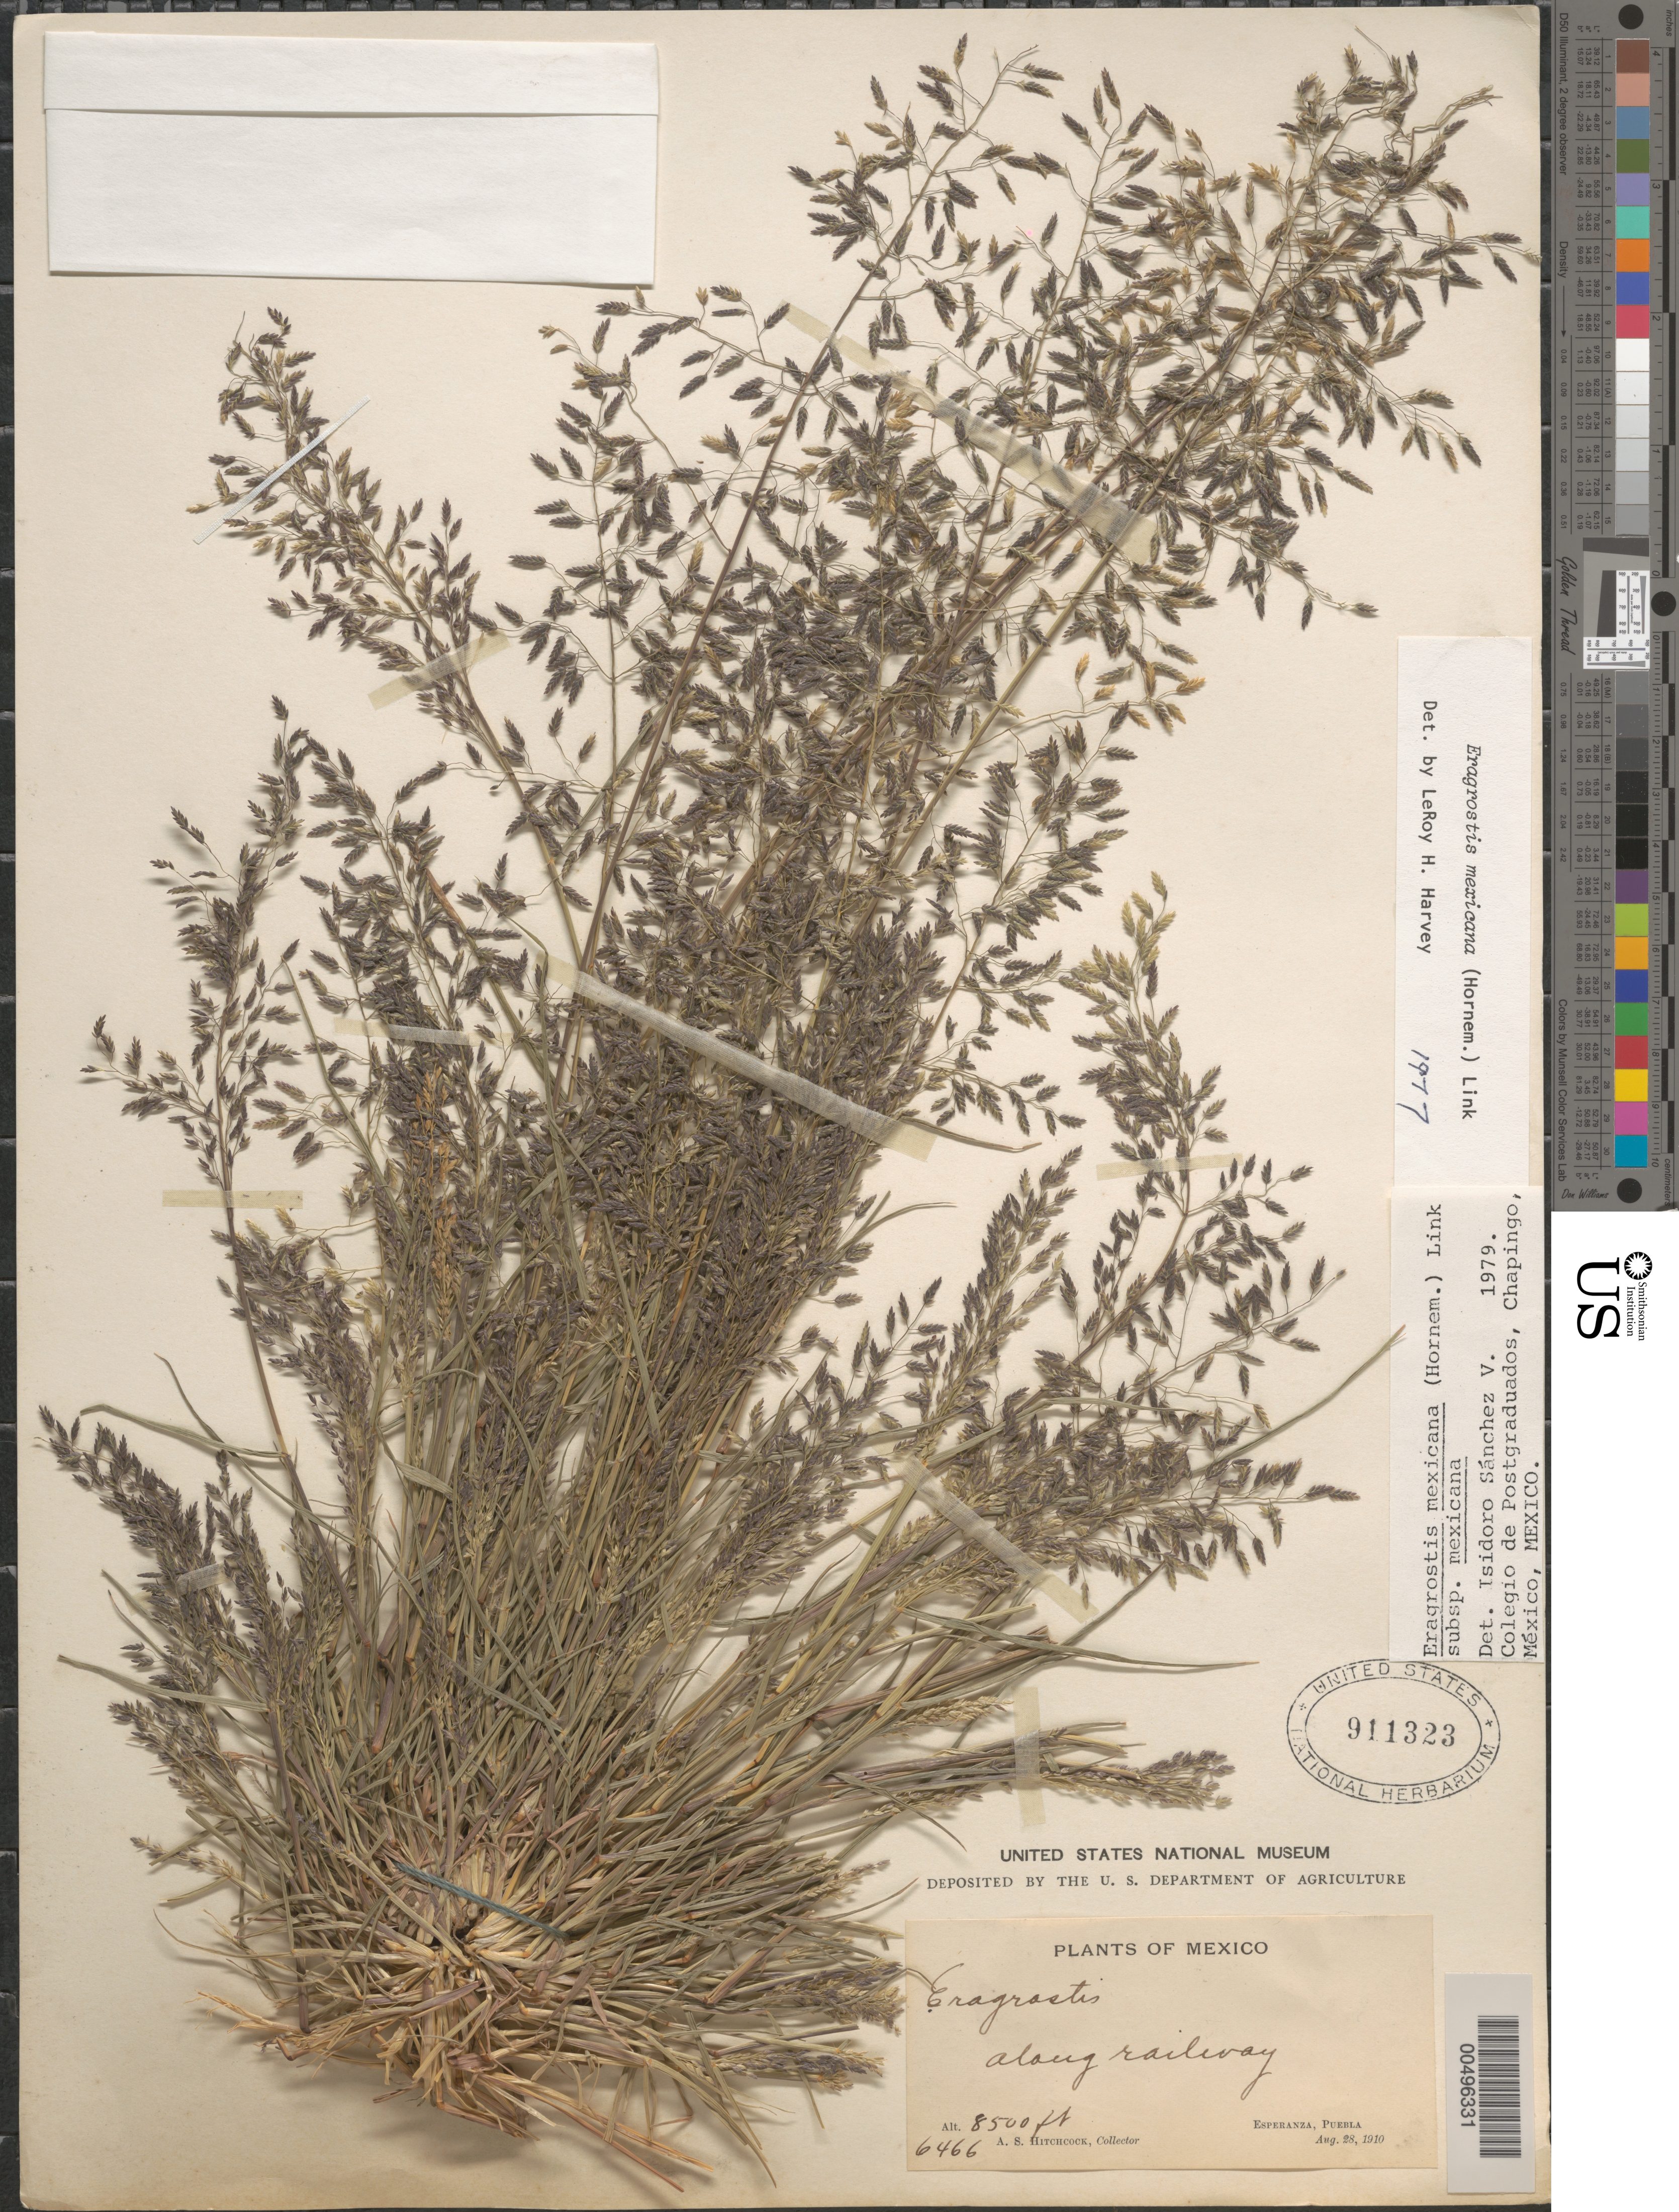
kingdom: Plantae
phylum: Tracheophyta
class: Liliopsida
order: Poales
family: Poaceae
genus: Eragrostis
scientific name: Eragrostis mexicana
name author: (Hornem.) Link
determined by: Sánchez Vega, I. M.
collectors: A. S. Hitchcock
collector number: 6466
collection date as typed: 28 Aug 1910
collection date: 1910-08-28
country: Mexico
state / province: Puebla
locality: Esperanza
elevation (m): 2591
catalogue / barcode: US 911323